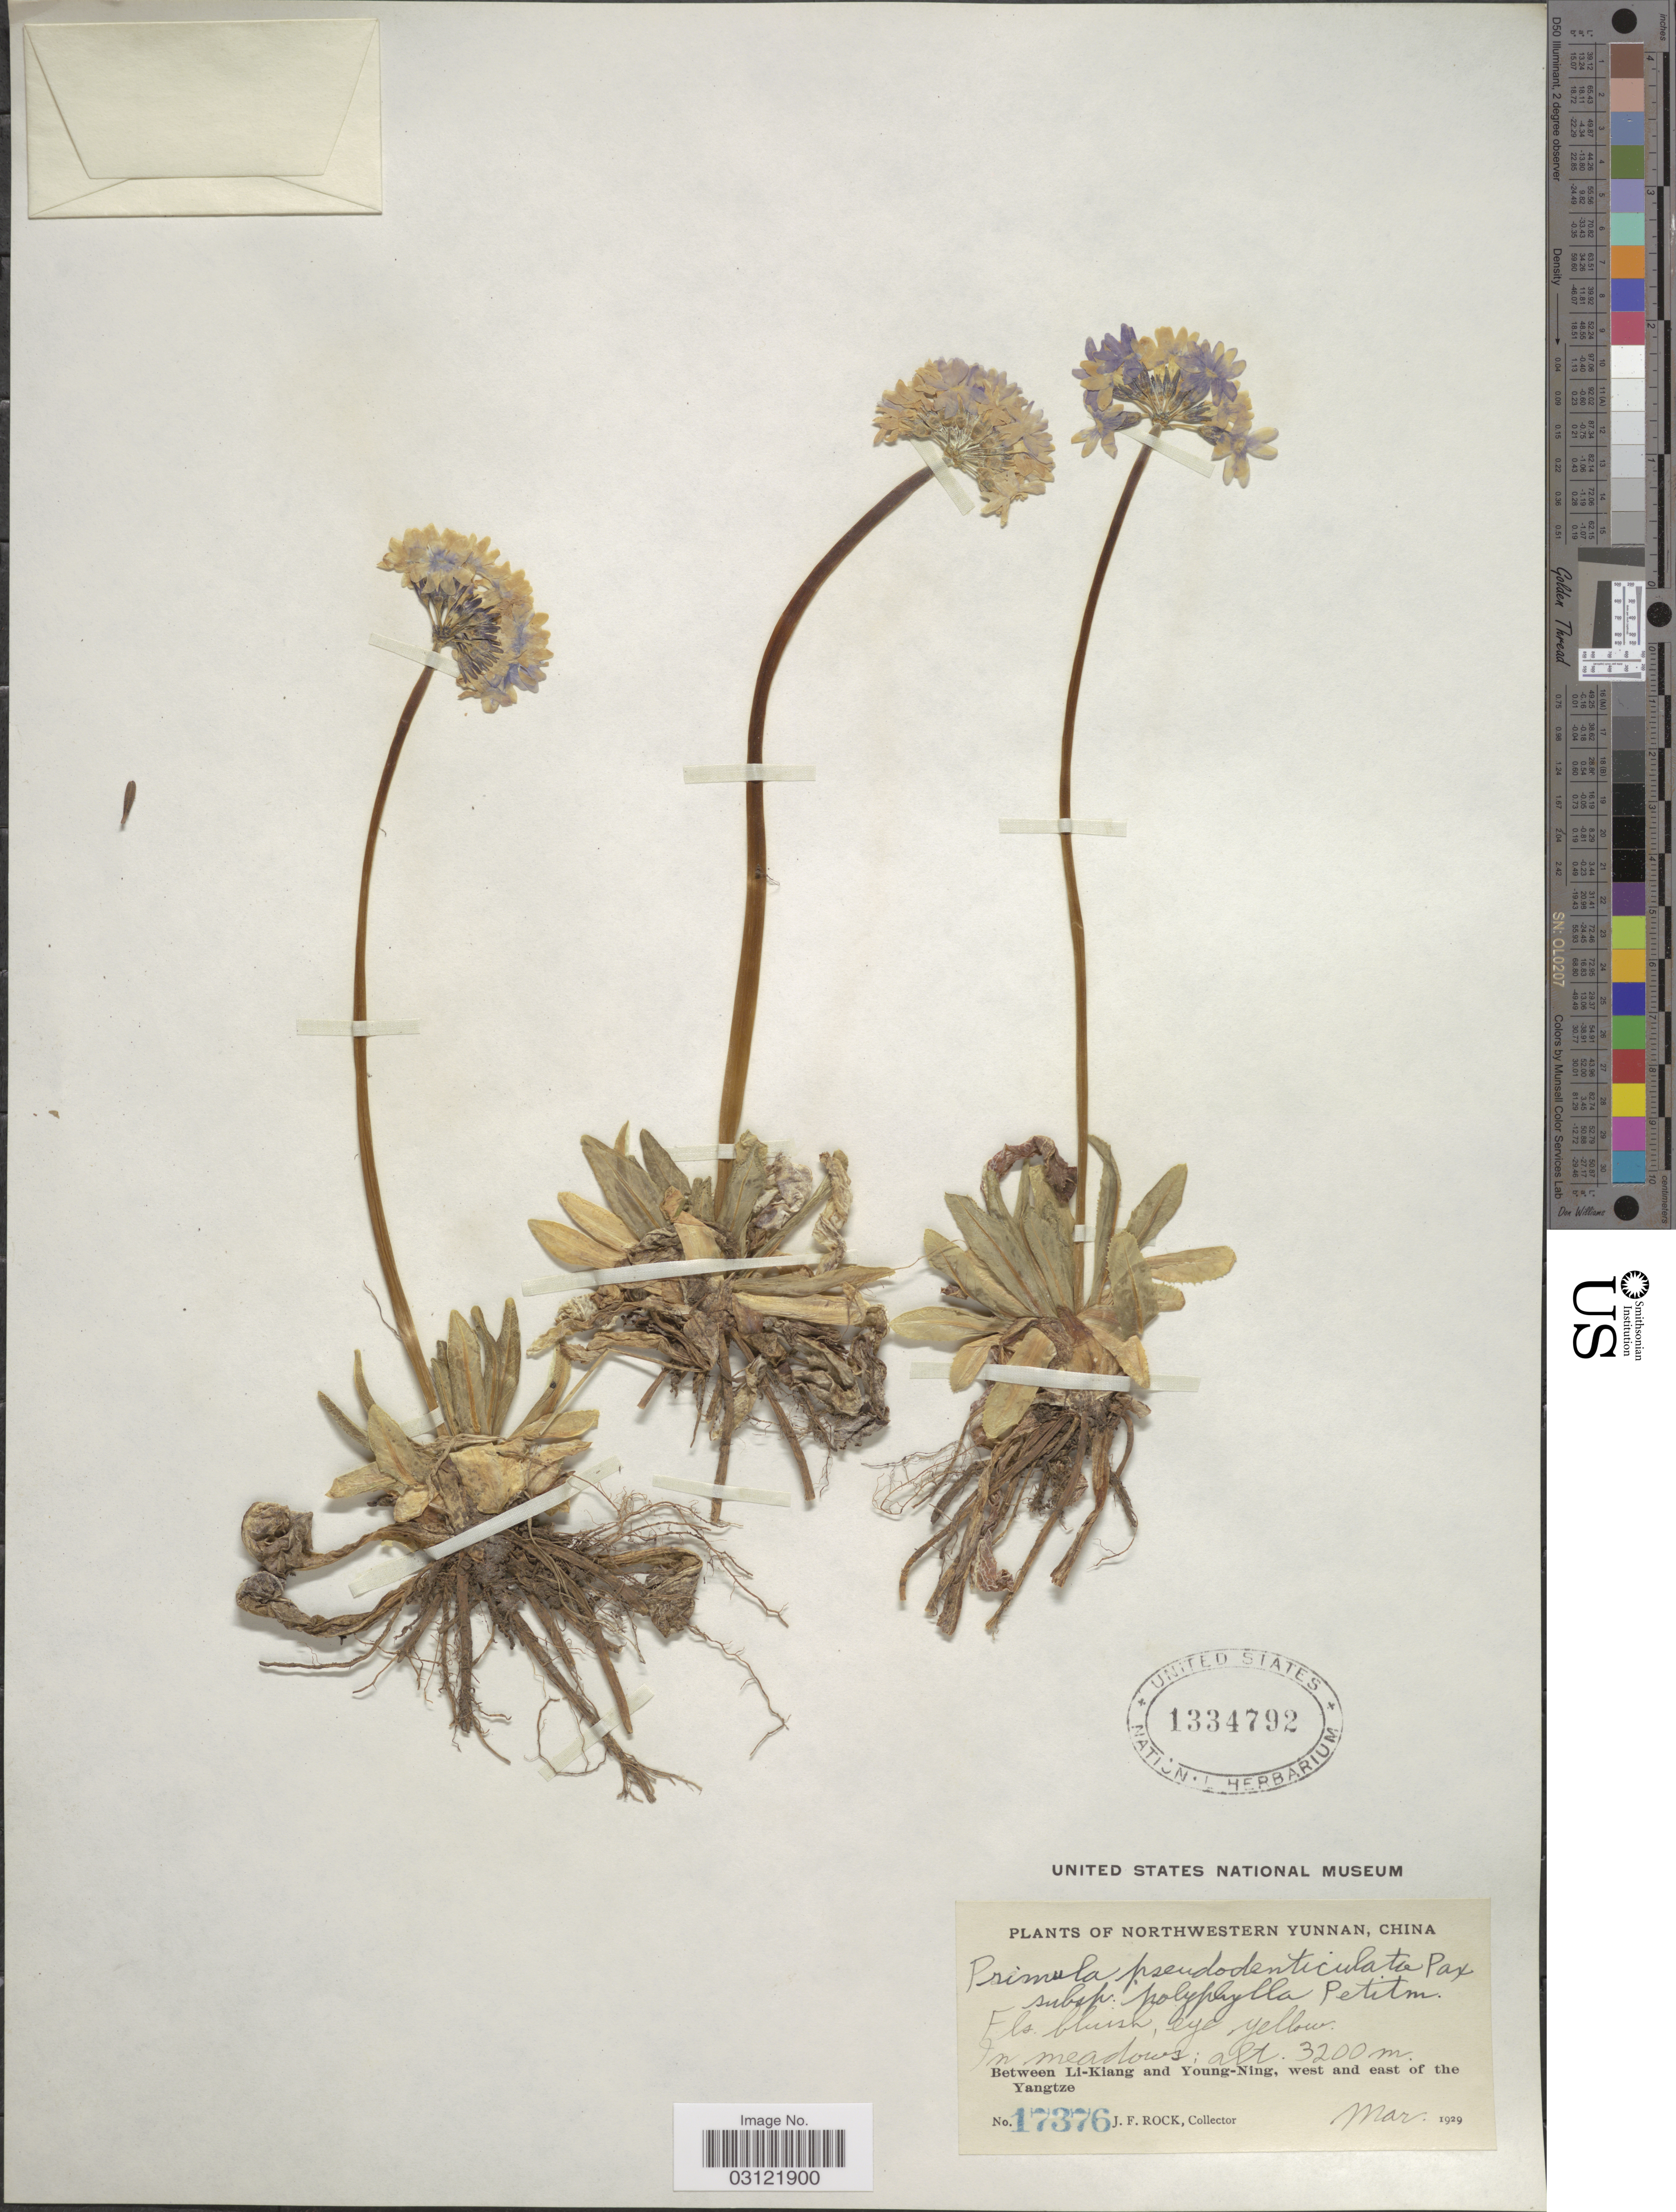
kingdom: Plantae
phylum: Tracheophyta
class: Magnoliopsida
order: Ericales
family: Primulaceae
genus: Primula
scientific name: Primula pseudodenticulata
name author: Pax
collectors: J. Rock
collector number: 17376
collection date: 1929-03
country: China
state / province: Yunnan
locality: Northwestern Yunnan. Between Li-Kiang and Young-Ning, west and east of the Yangtze.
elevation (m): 3200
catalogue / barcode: US 1334792